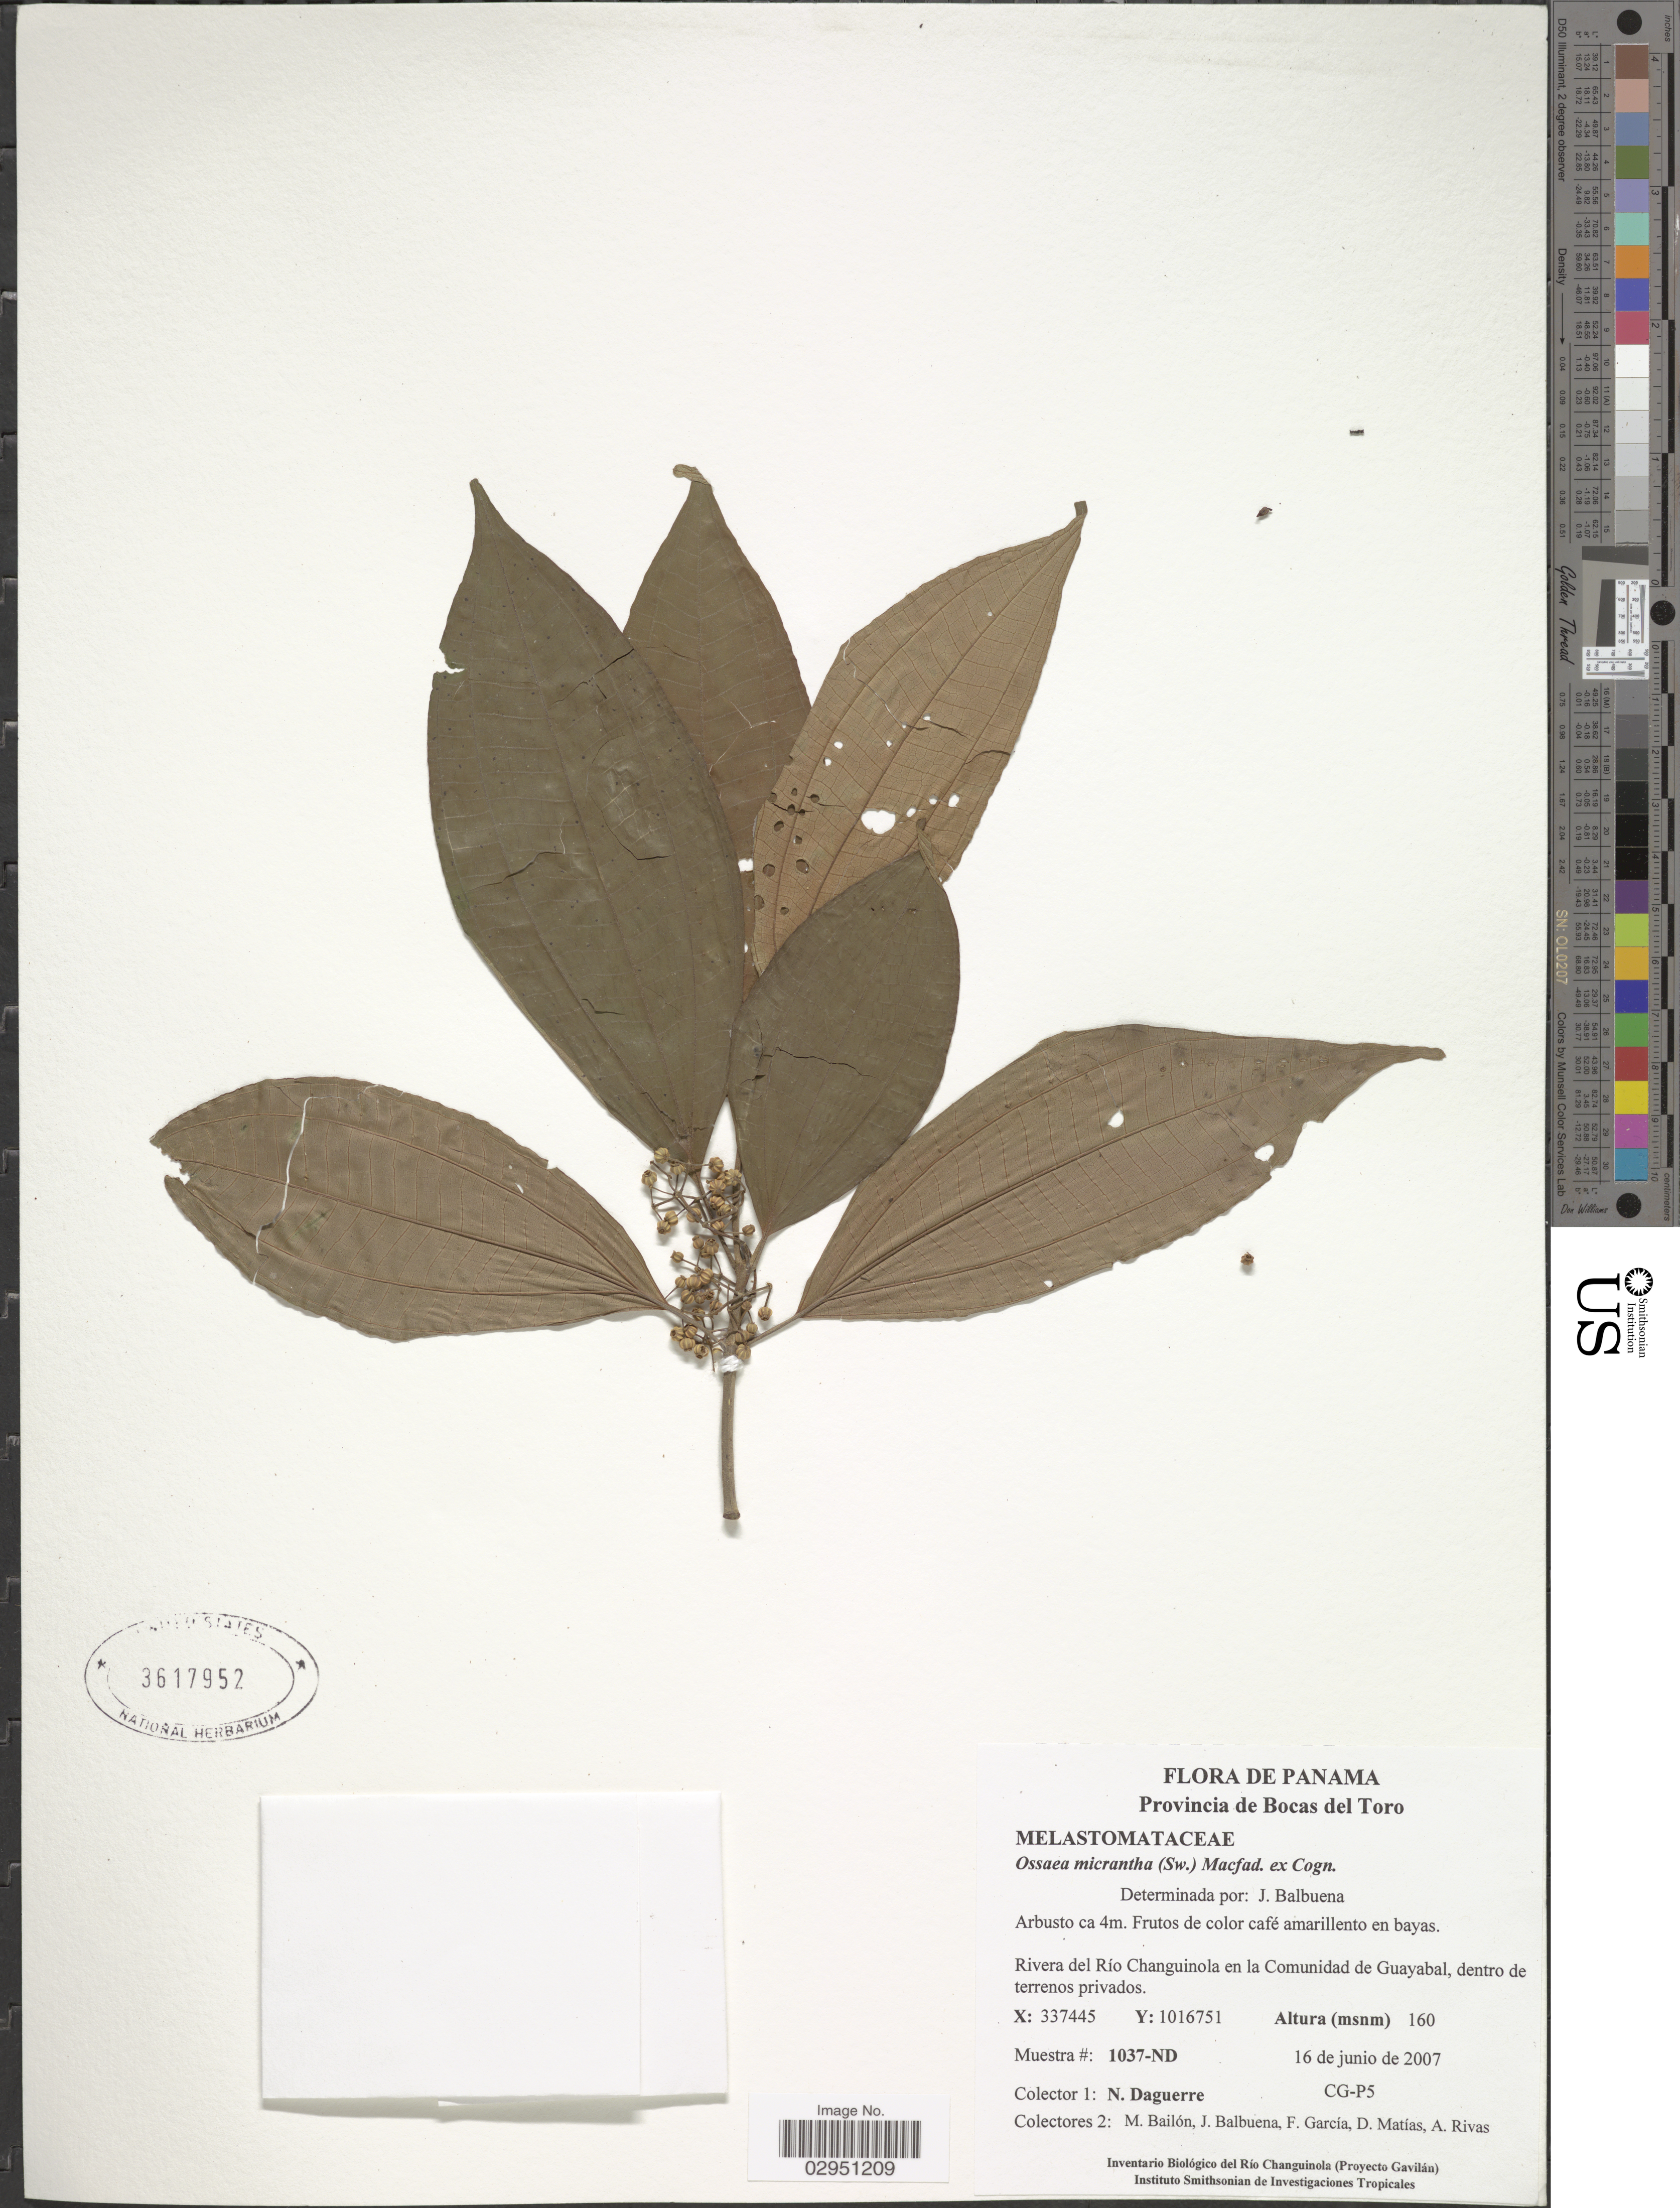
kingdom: Plantae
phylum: Tracheophyta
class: Magnoliopsida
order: Myrtales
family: Melastomataceae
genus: Ossaea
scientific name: Ossaea micrantha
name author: (Sw.) Macfad. ex Cogn.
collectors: N. Daguerre, M. Bailón, J. Balbuena, F. Garcia & et al.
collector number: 1037-ND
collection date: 2007-06-16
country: Panama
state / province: Bocas del Toro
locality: Rivera del Río Changuinola en la Comunidad de Guayabal.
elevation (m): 160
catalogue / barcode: US 3617952